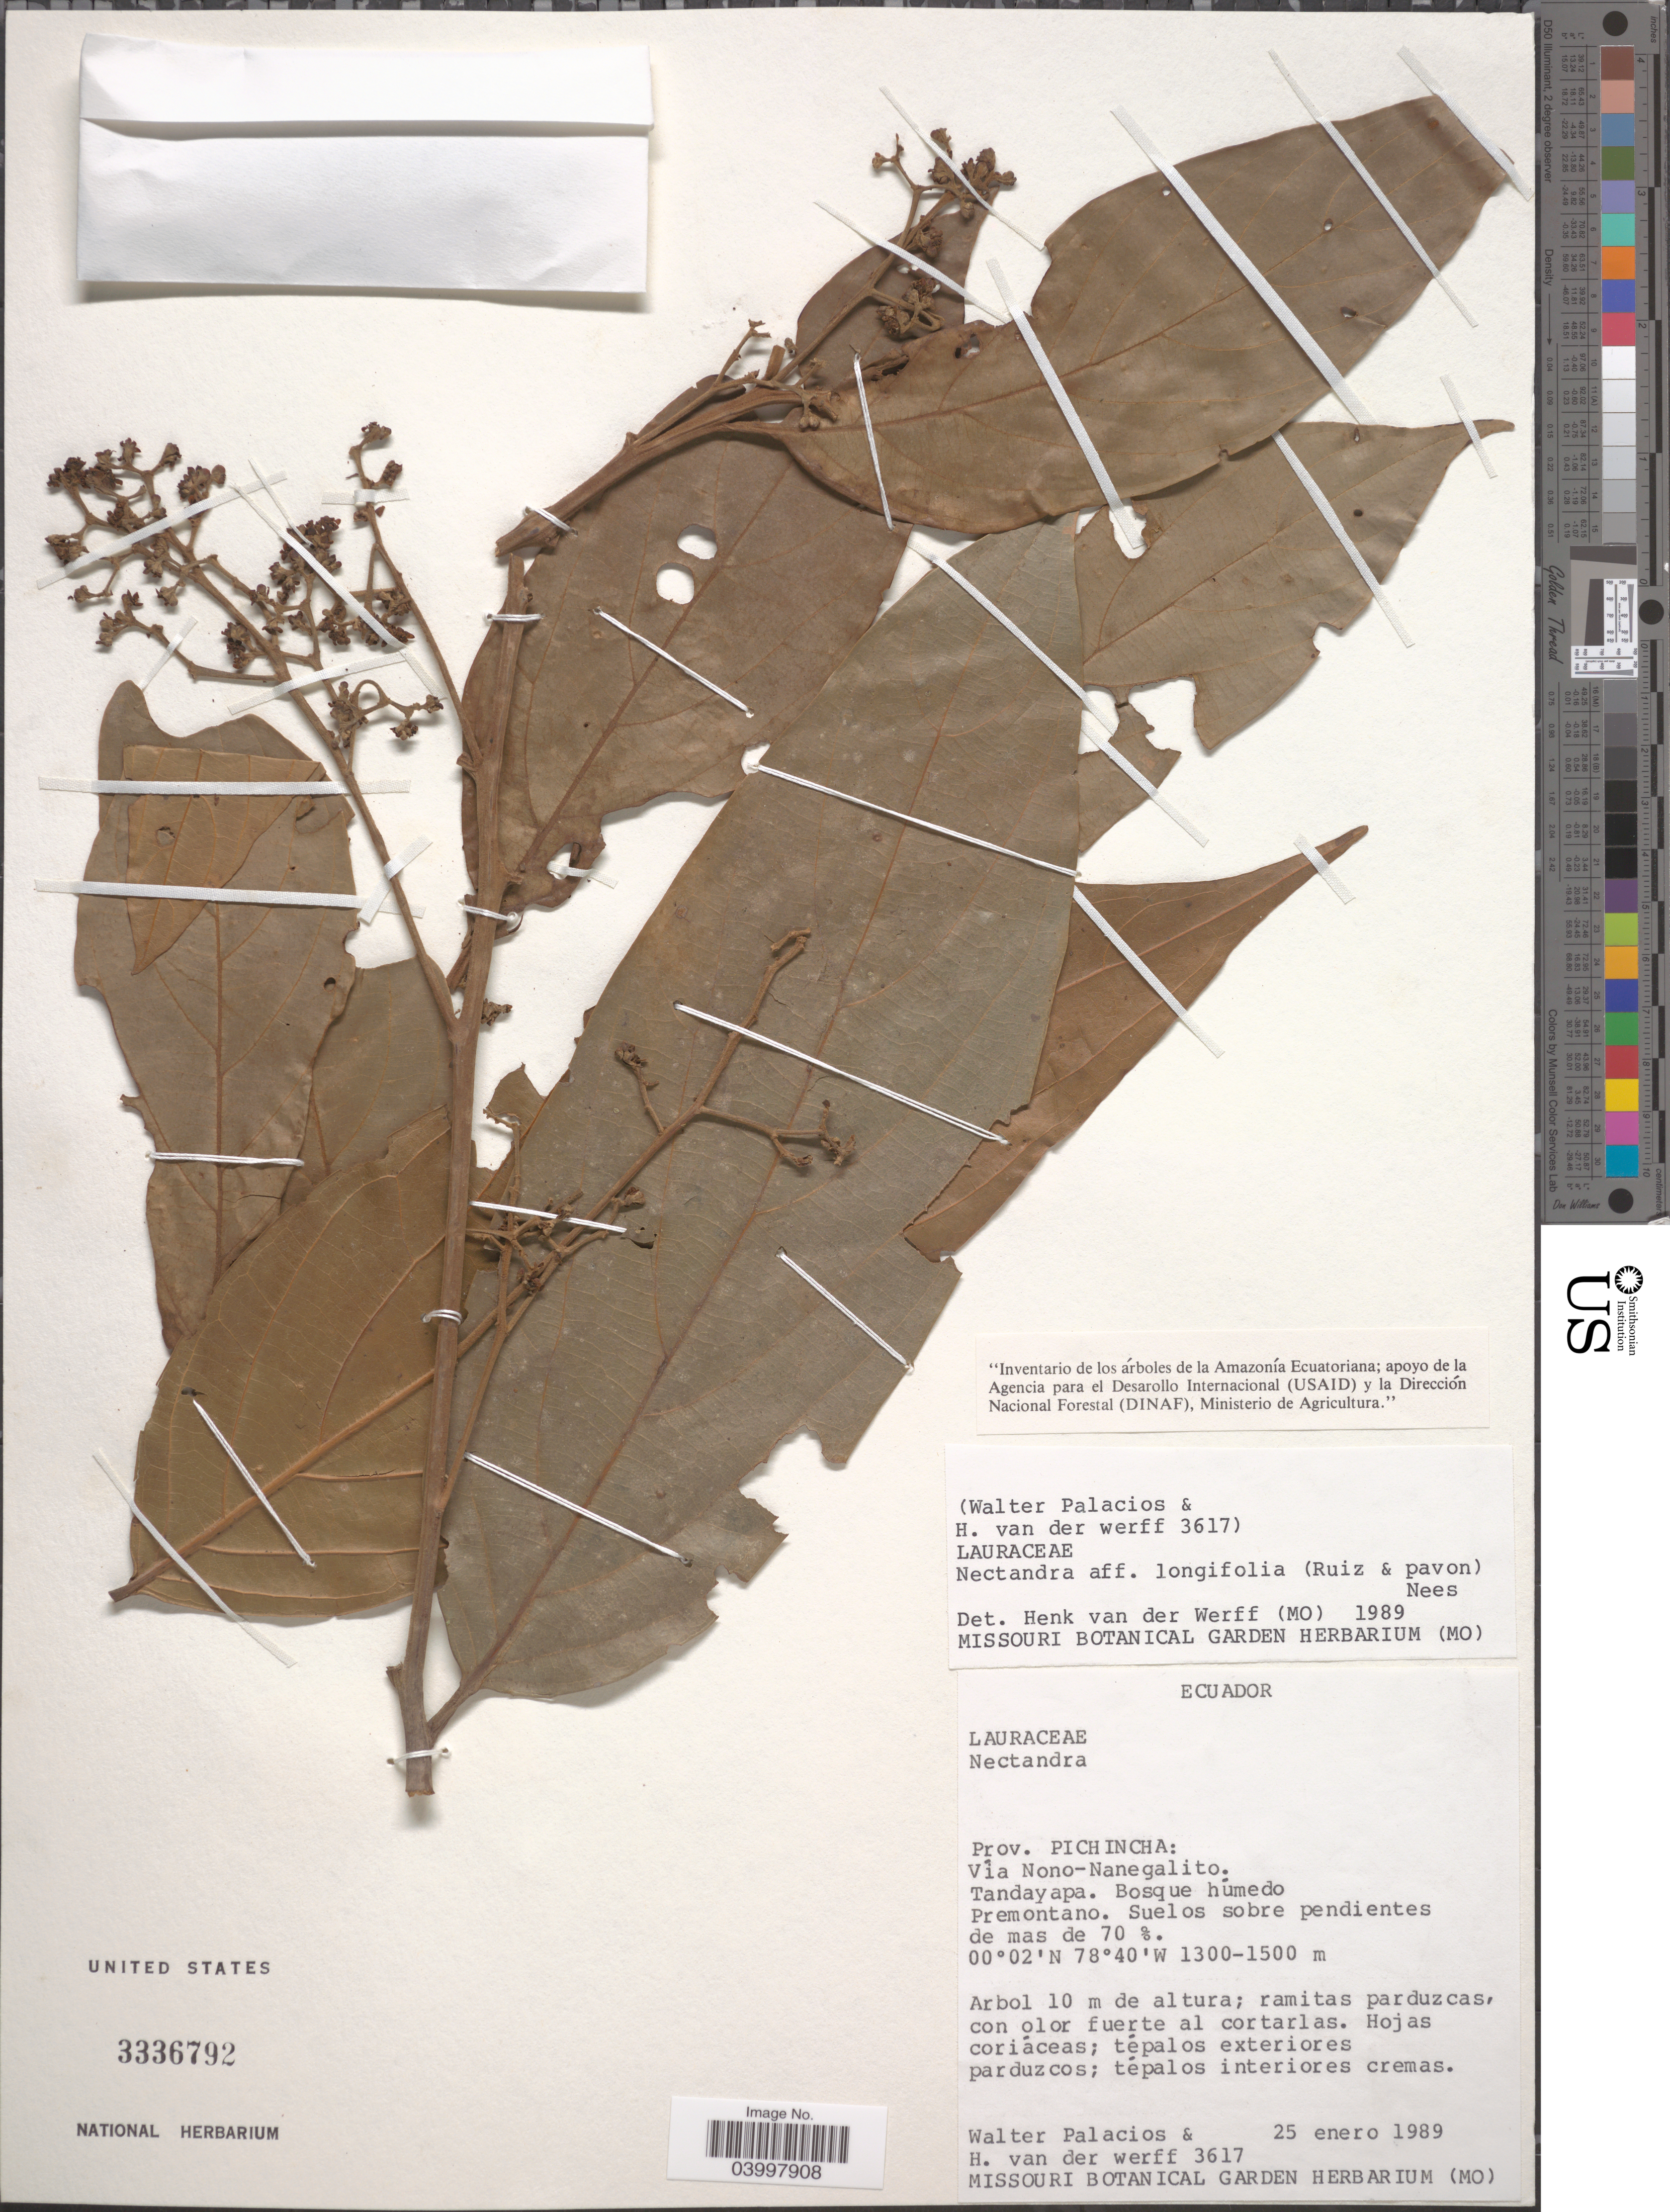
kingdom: Plantae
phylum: Tracheophyta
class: Magnoliopsida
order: Laurales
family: Lauraceae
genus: Nectandra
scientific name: Nectandra longifolia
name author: (Ruiz & Pav.) Nees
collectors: W. Palacios & H. van der Werff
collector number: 3617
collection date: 1989-01-25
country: Ecuador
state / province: Pichincha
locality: Vía Nono-Nanegalito: Tandayapa. Bosque húmedo Premontano.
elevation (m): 1300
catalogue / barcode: US 3336792